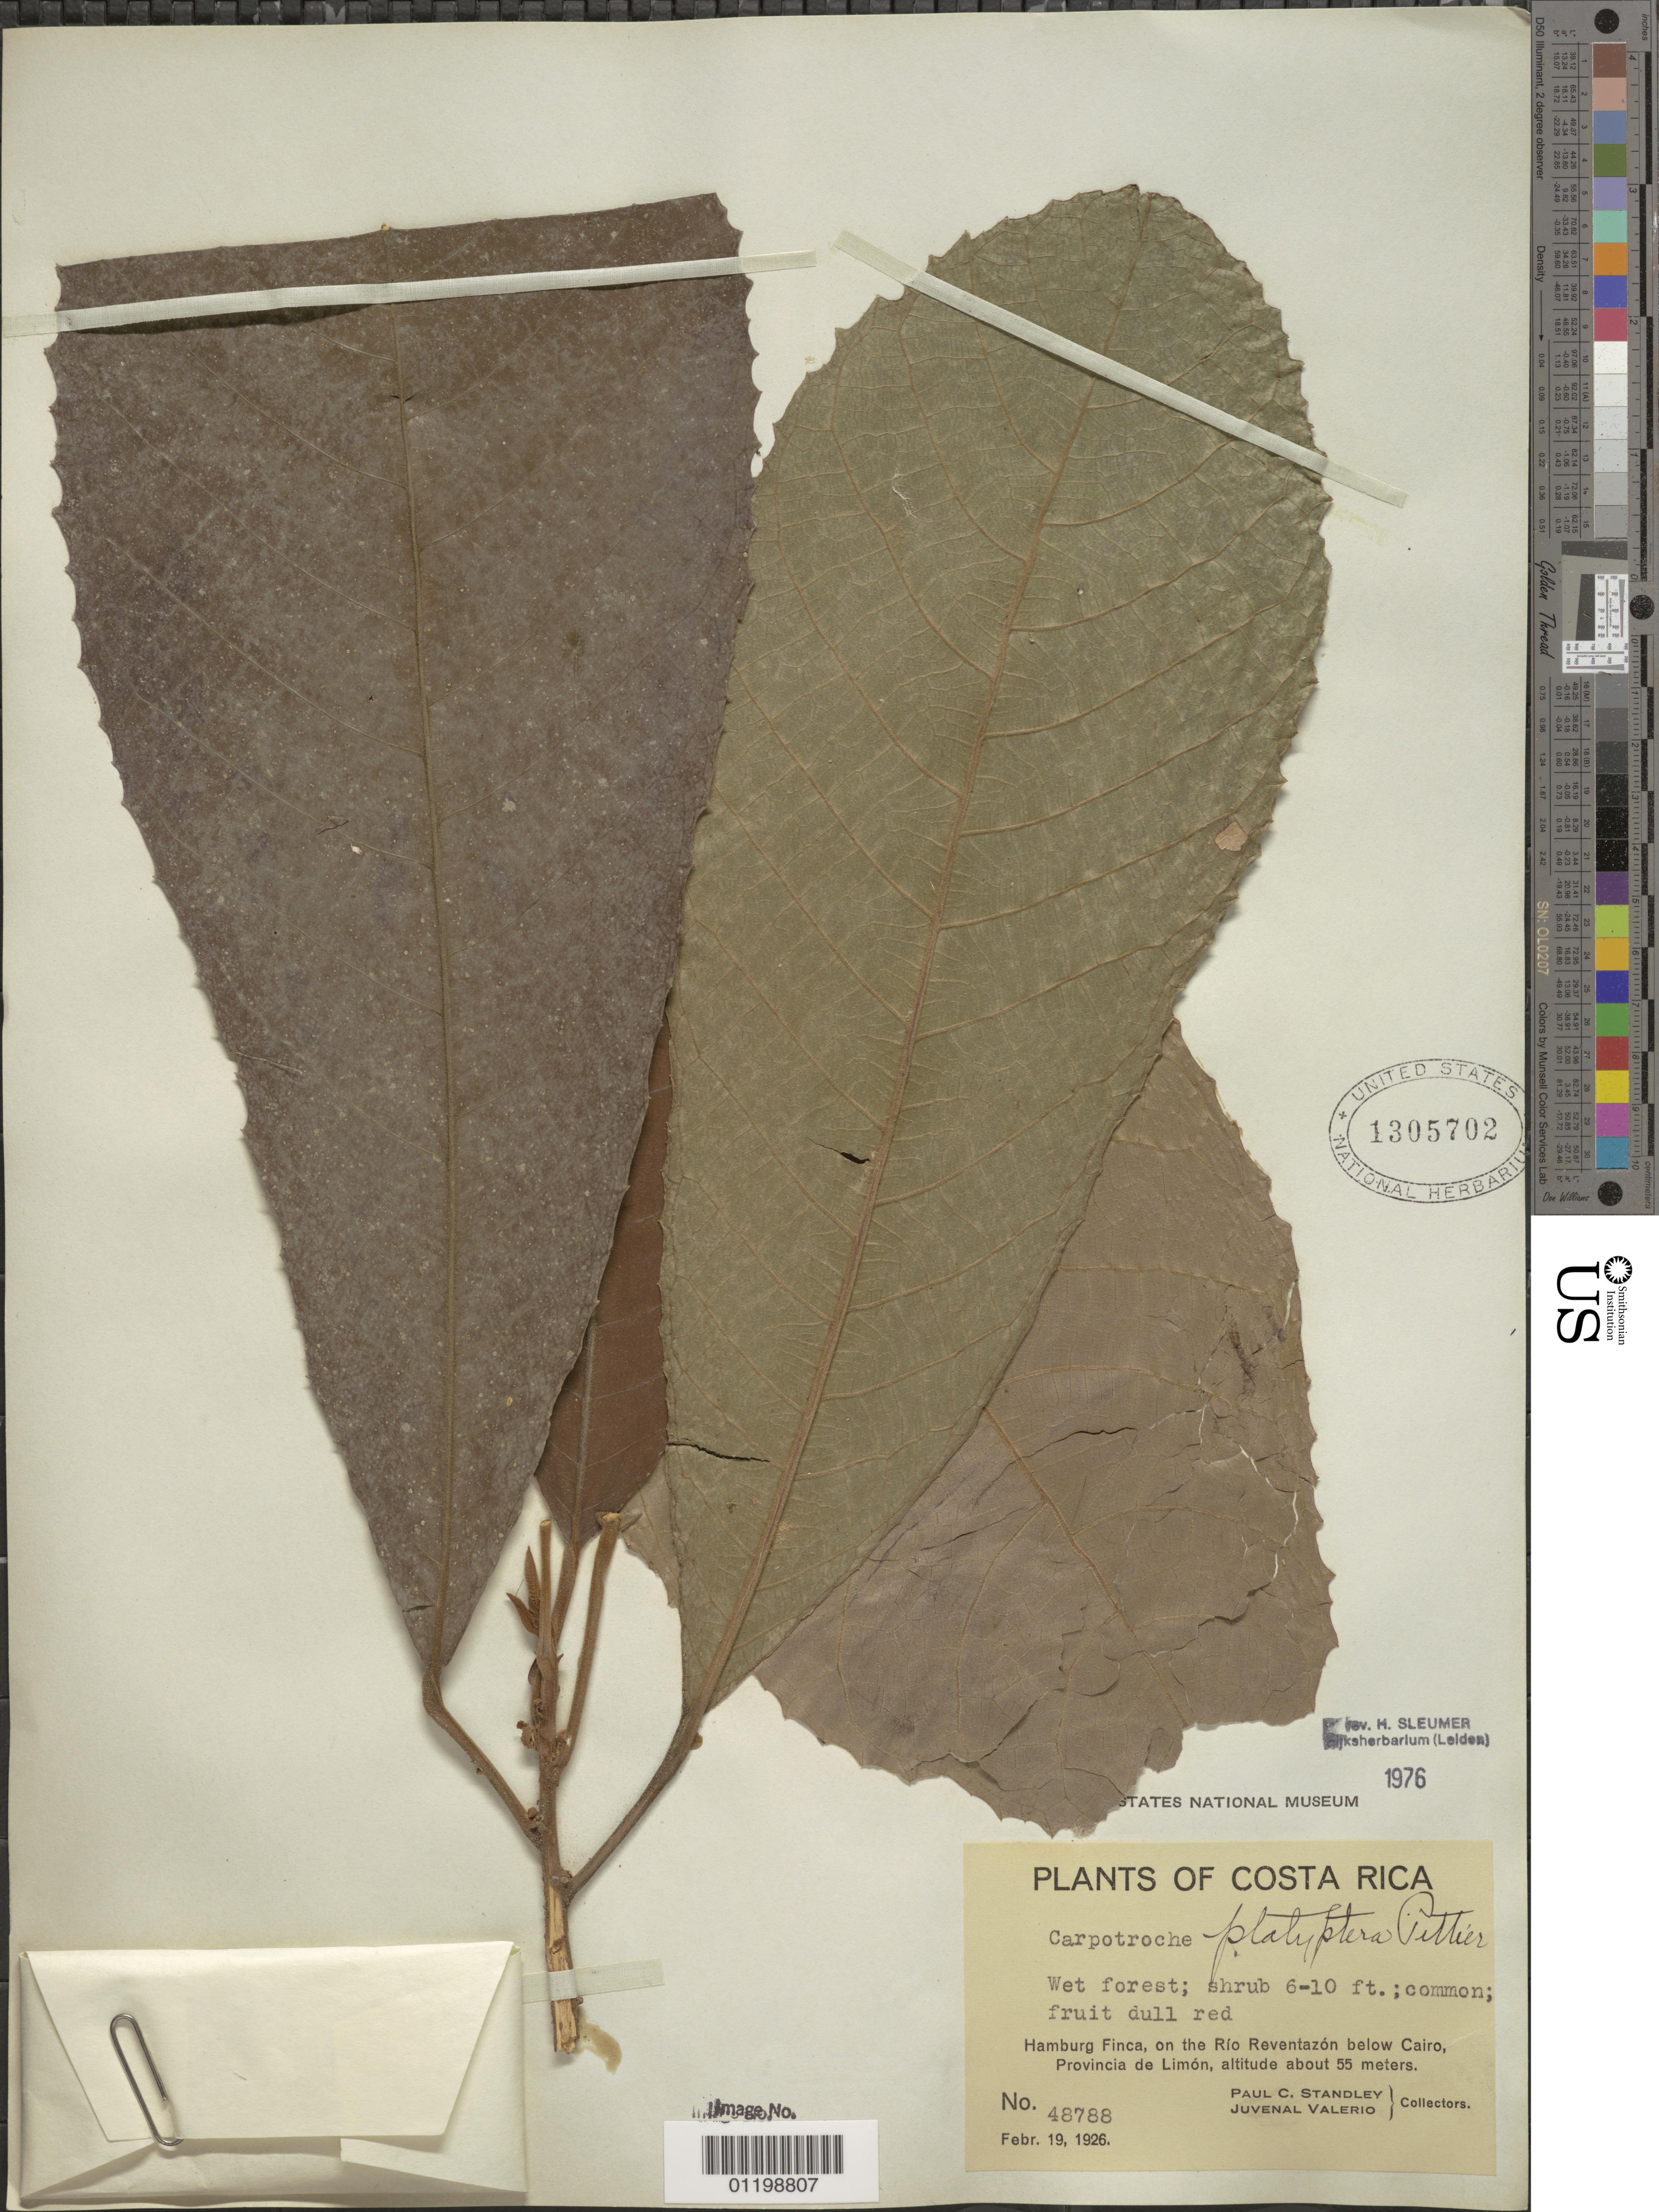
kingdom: Plantae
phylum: Tracheophyta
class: Magnoliopsida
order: Malpighiales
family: Achariaceae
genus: Carpotroche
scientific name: Carpotroche platyptera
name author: Pittier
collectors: P. C. Standley & J. Valerio R.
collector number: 48788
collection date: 1926-02-19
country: Costa Rica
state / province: Limón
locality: Hamburg Finca, on the Rio Reventazon below Cairo.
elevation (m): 55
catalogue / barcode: US 1305702